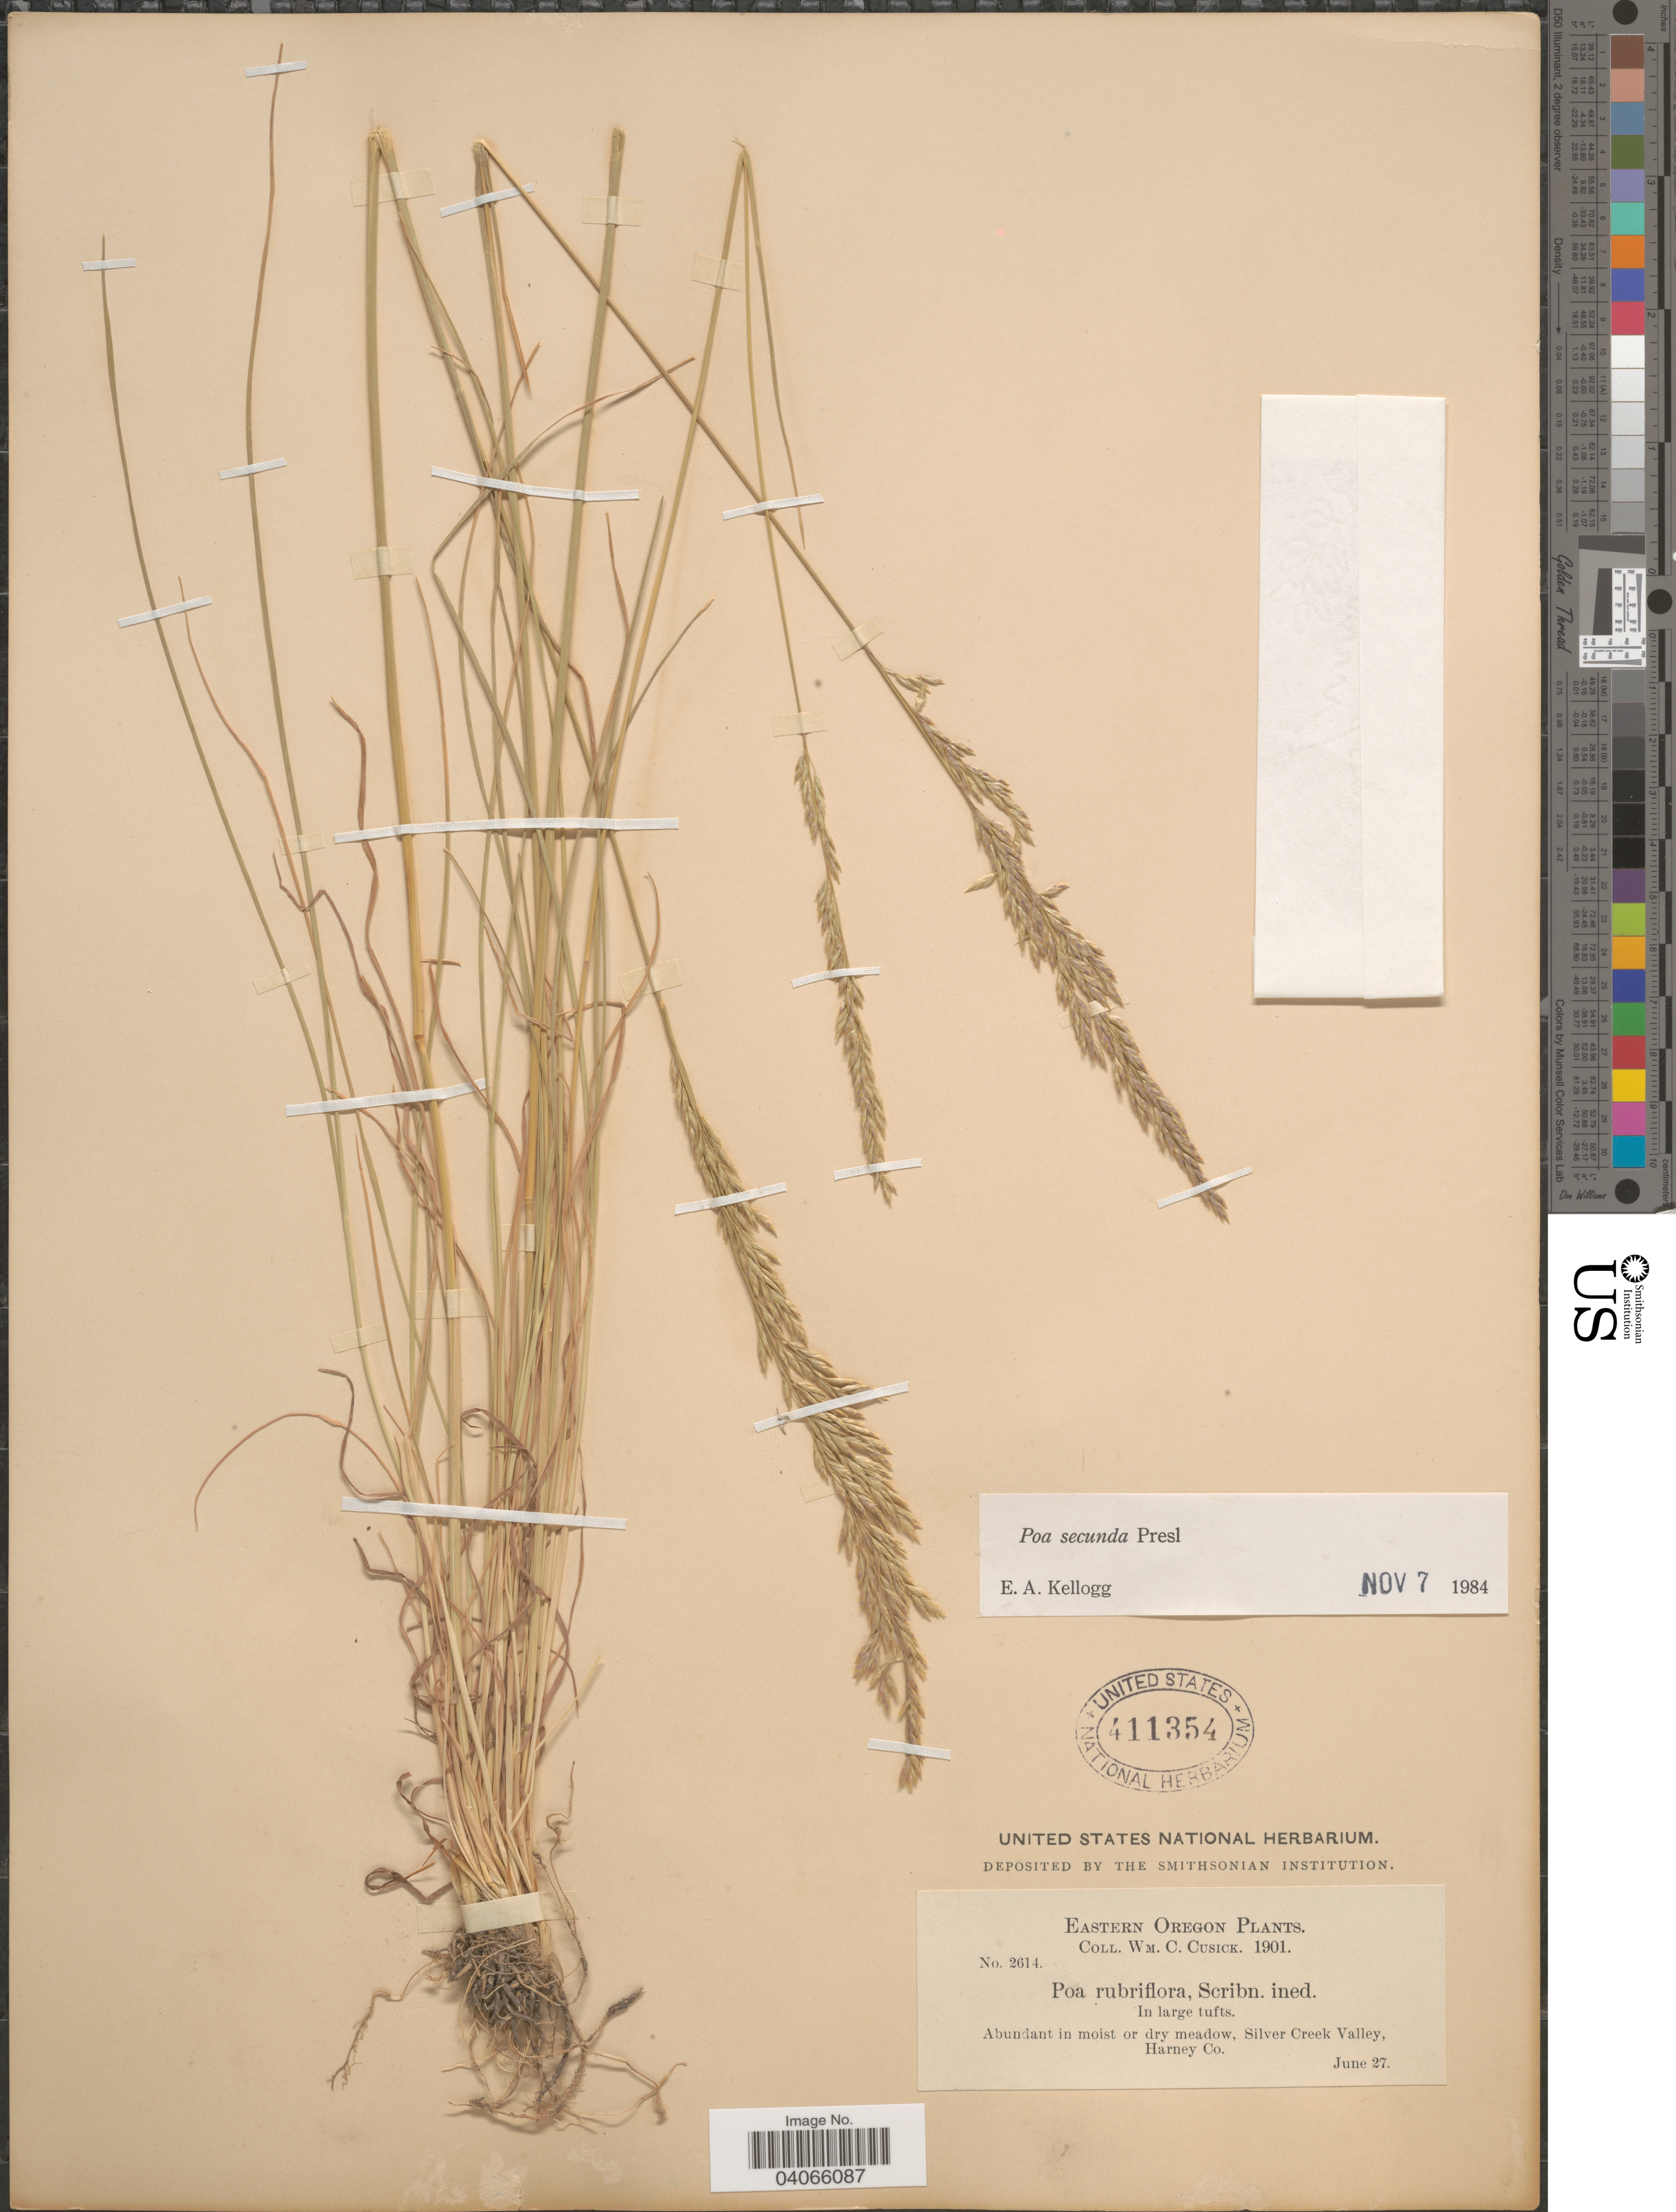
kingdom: Plantae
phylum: Tracheophyta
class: Liliopsida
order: Poales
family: Poaceae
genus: Poa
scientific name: Poa secunda subsp. juncifolia var. nevadensis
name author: (Vasey ex Scribn.) Soreng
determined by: Soreng, Robert J., Research Associate (BOT), Smithsonian Institution - National Museum of Natural History (UNITED STATES)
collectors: W. C. Cusick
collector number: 2614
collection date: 1901-06-27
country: United States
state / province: Oregon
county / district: Harney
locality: Eastern Oregon. Abundant in moist or dry meadow, Silver Creek Valley, Harney Co.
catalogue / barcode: US 411354